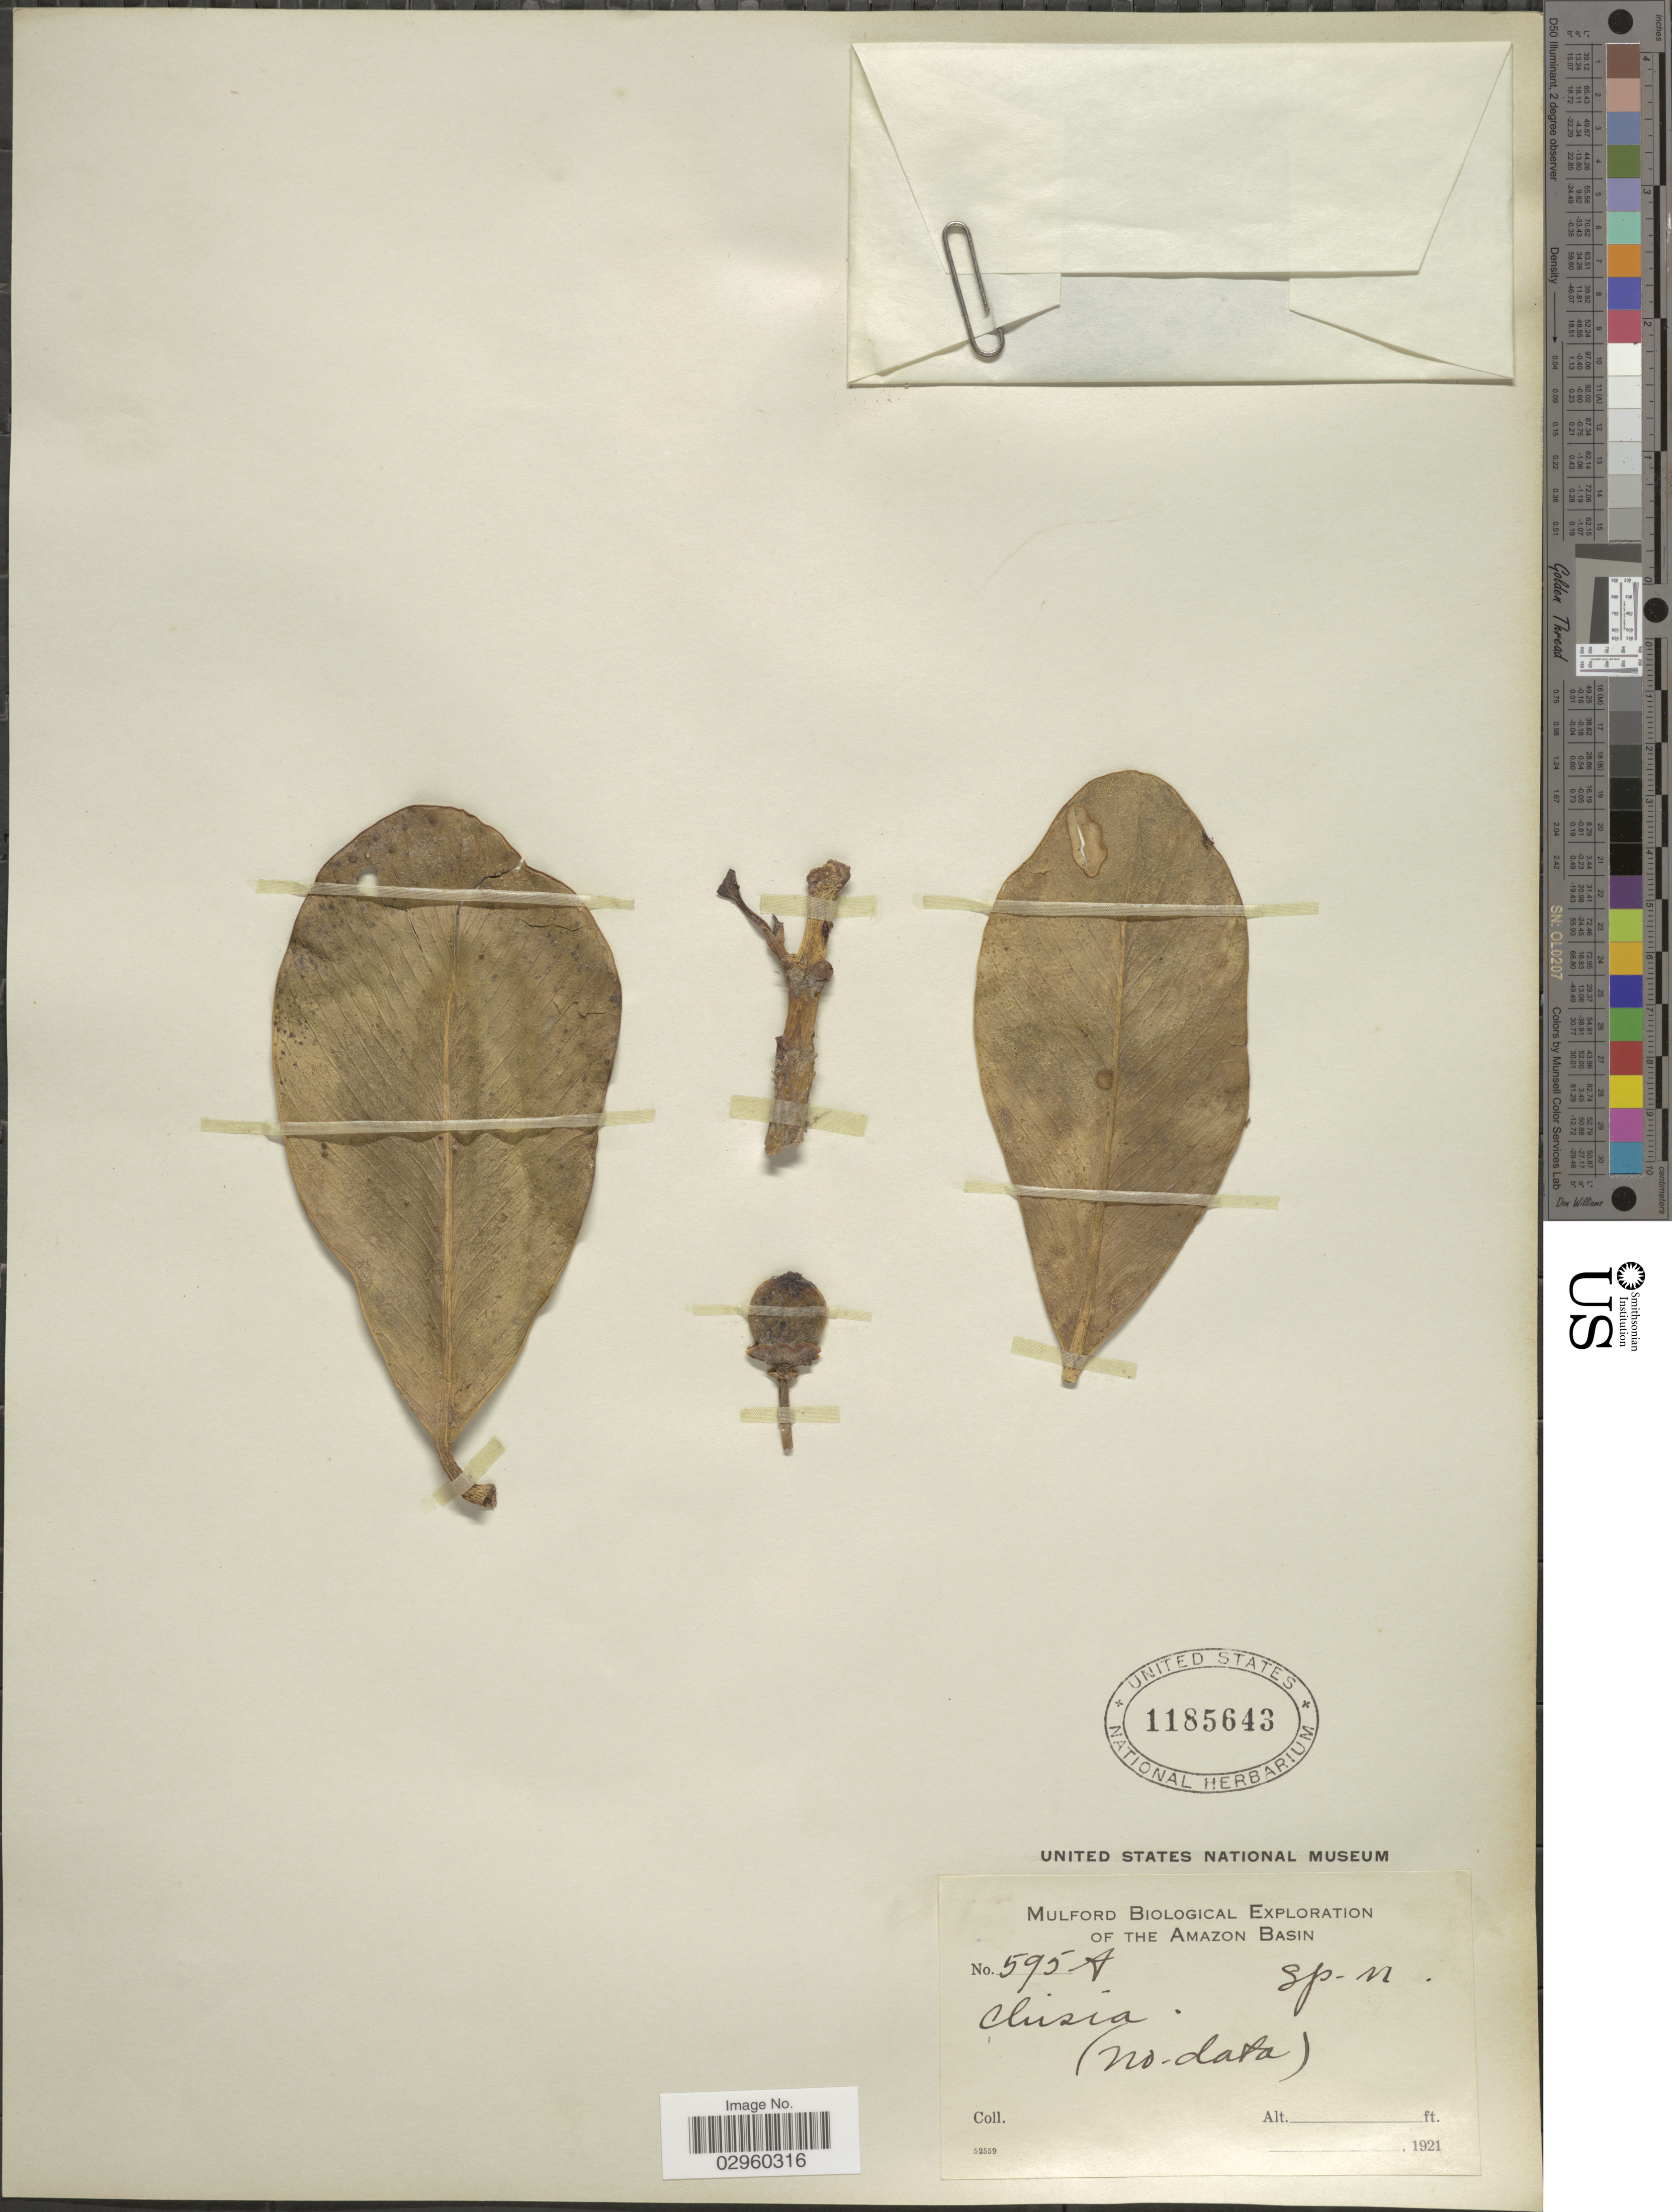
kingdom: Plantae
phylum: Tracheophyta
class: Magnoliopsida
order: Malpighiales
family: Clusiaceae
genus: Clusia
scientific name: Clusia sp.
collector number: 595A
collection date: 1921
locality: Amazon Basin.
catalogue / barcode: US 1185643